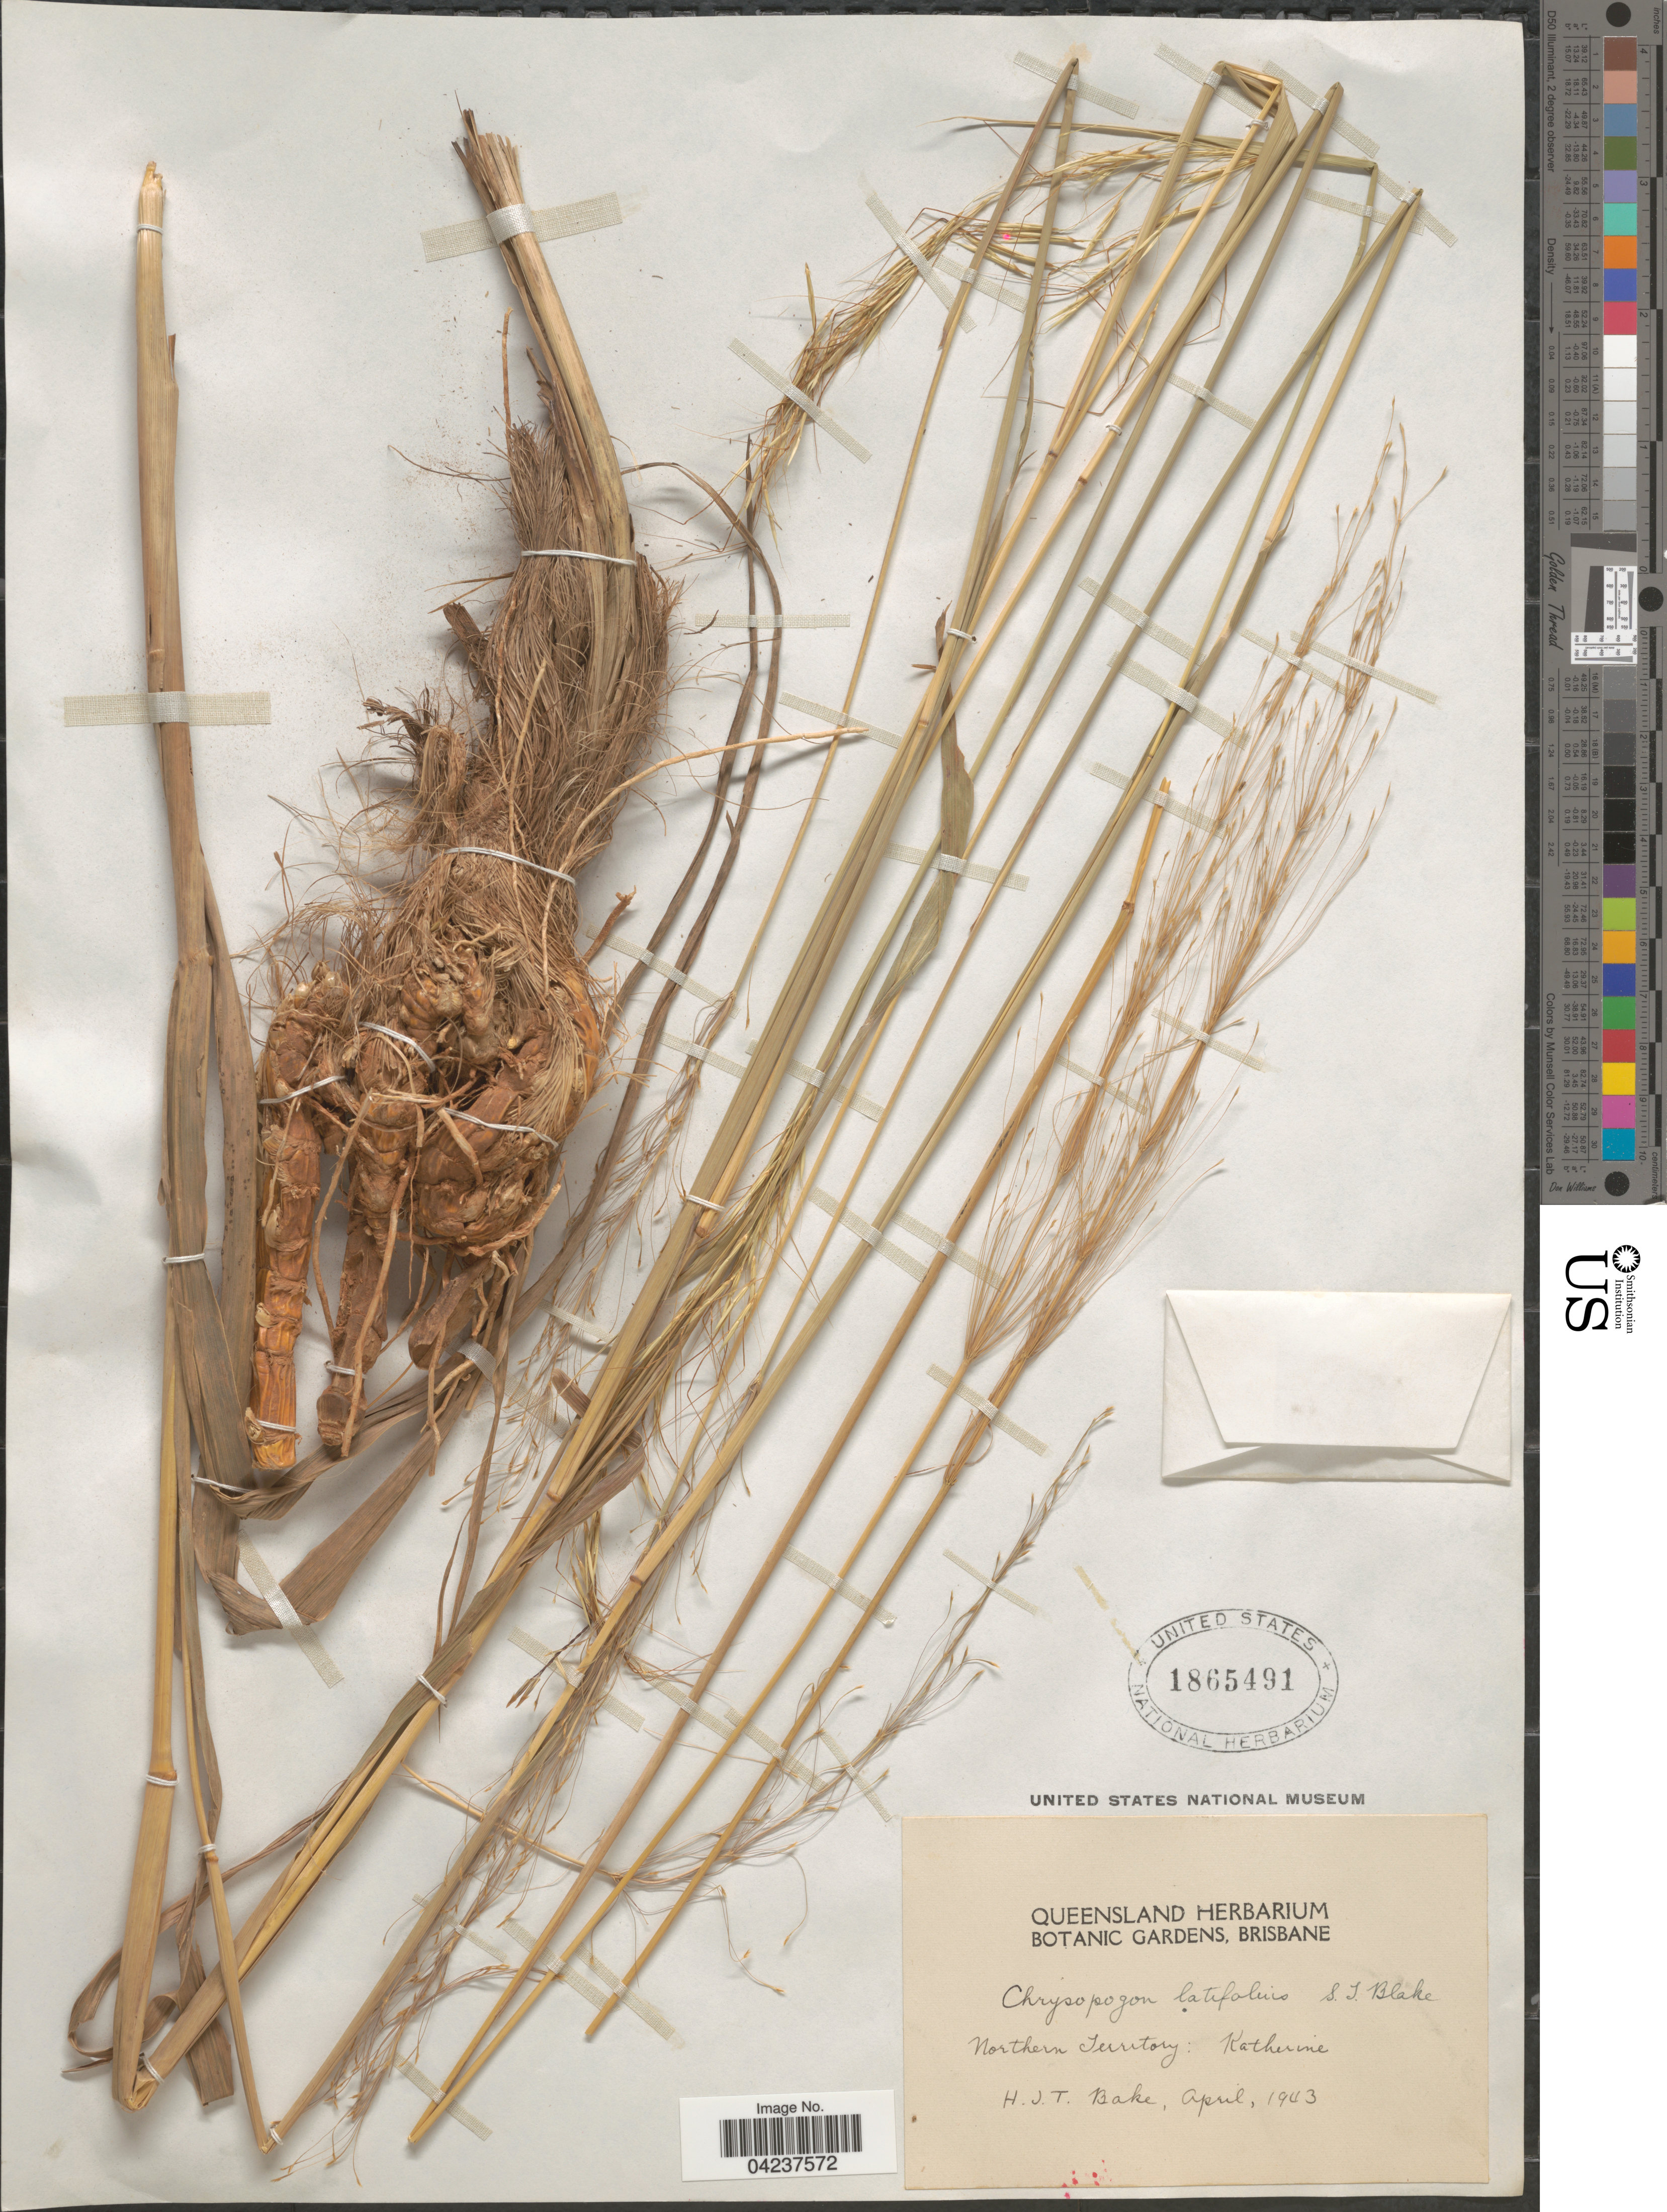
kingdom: Plantae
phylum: Tracheophyta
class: Liliopsida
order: Poales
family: Poaceae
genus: Chrysopogon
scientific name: Chrysopogon latifolius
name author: S.T. Blake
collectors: H. Bake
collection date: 1943-04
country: Australia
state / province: Northern Territory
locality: Katherine.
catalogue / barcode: US 1865491